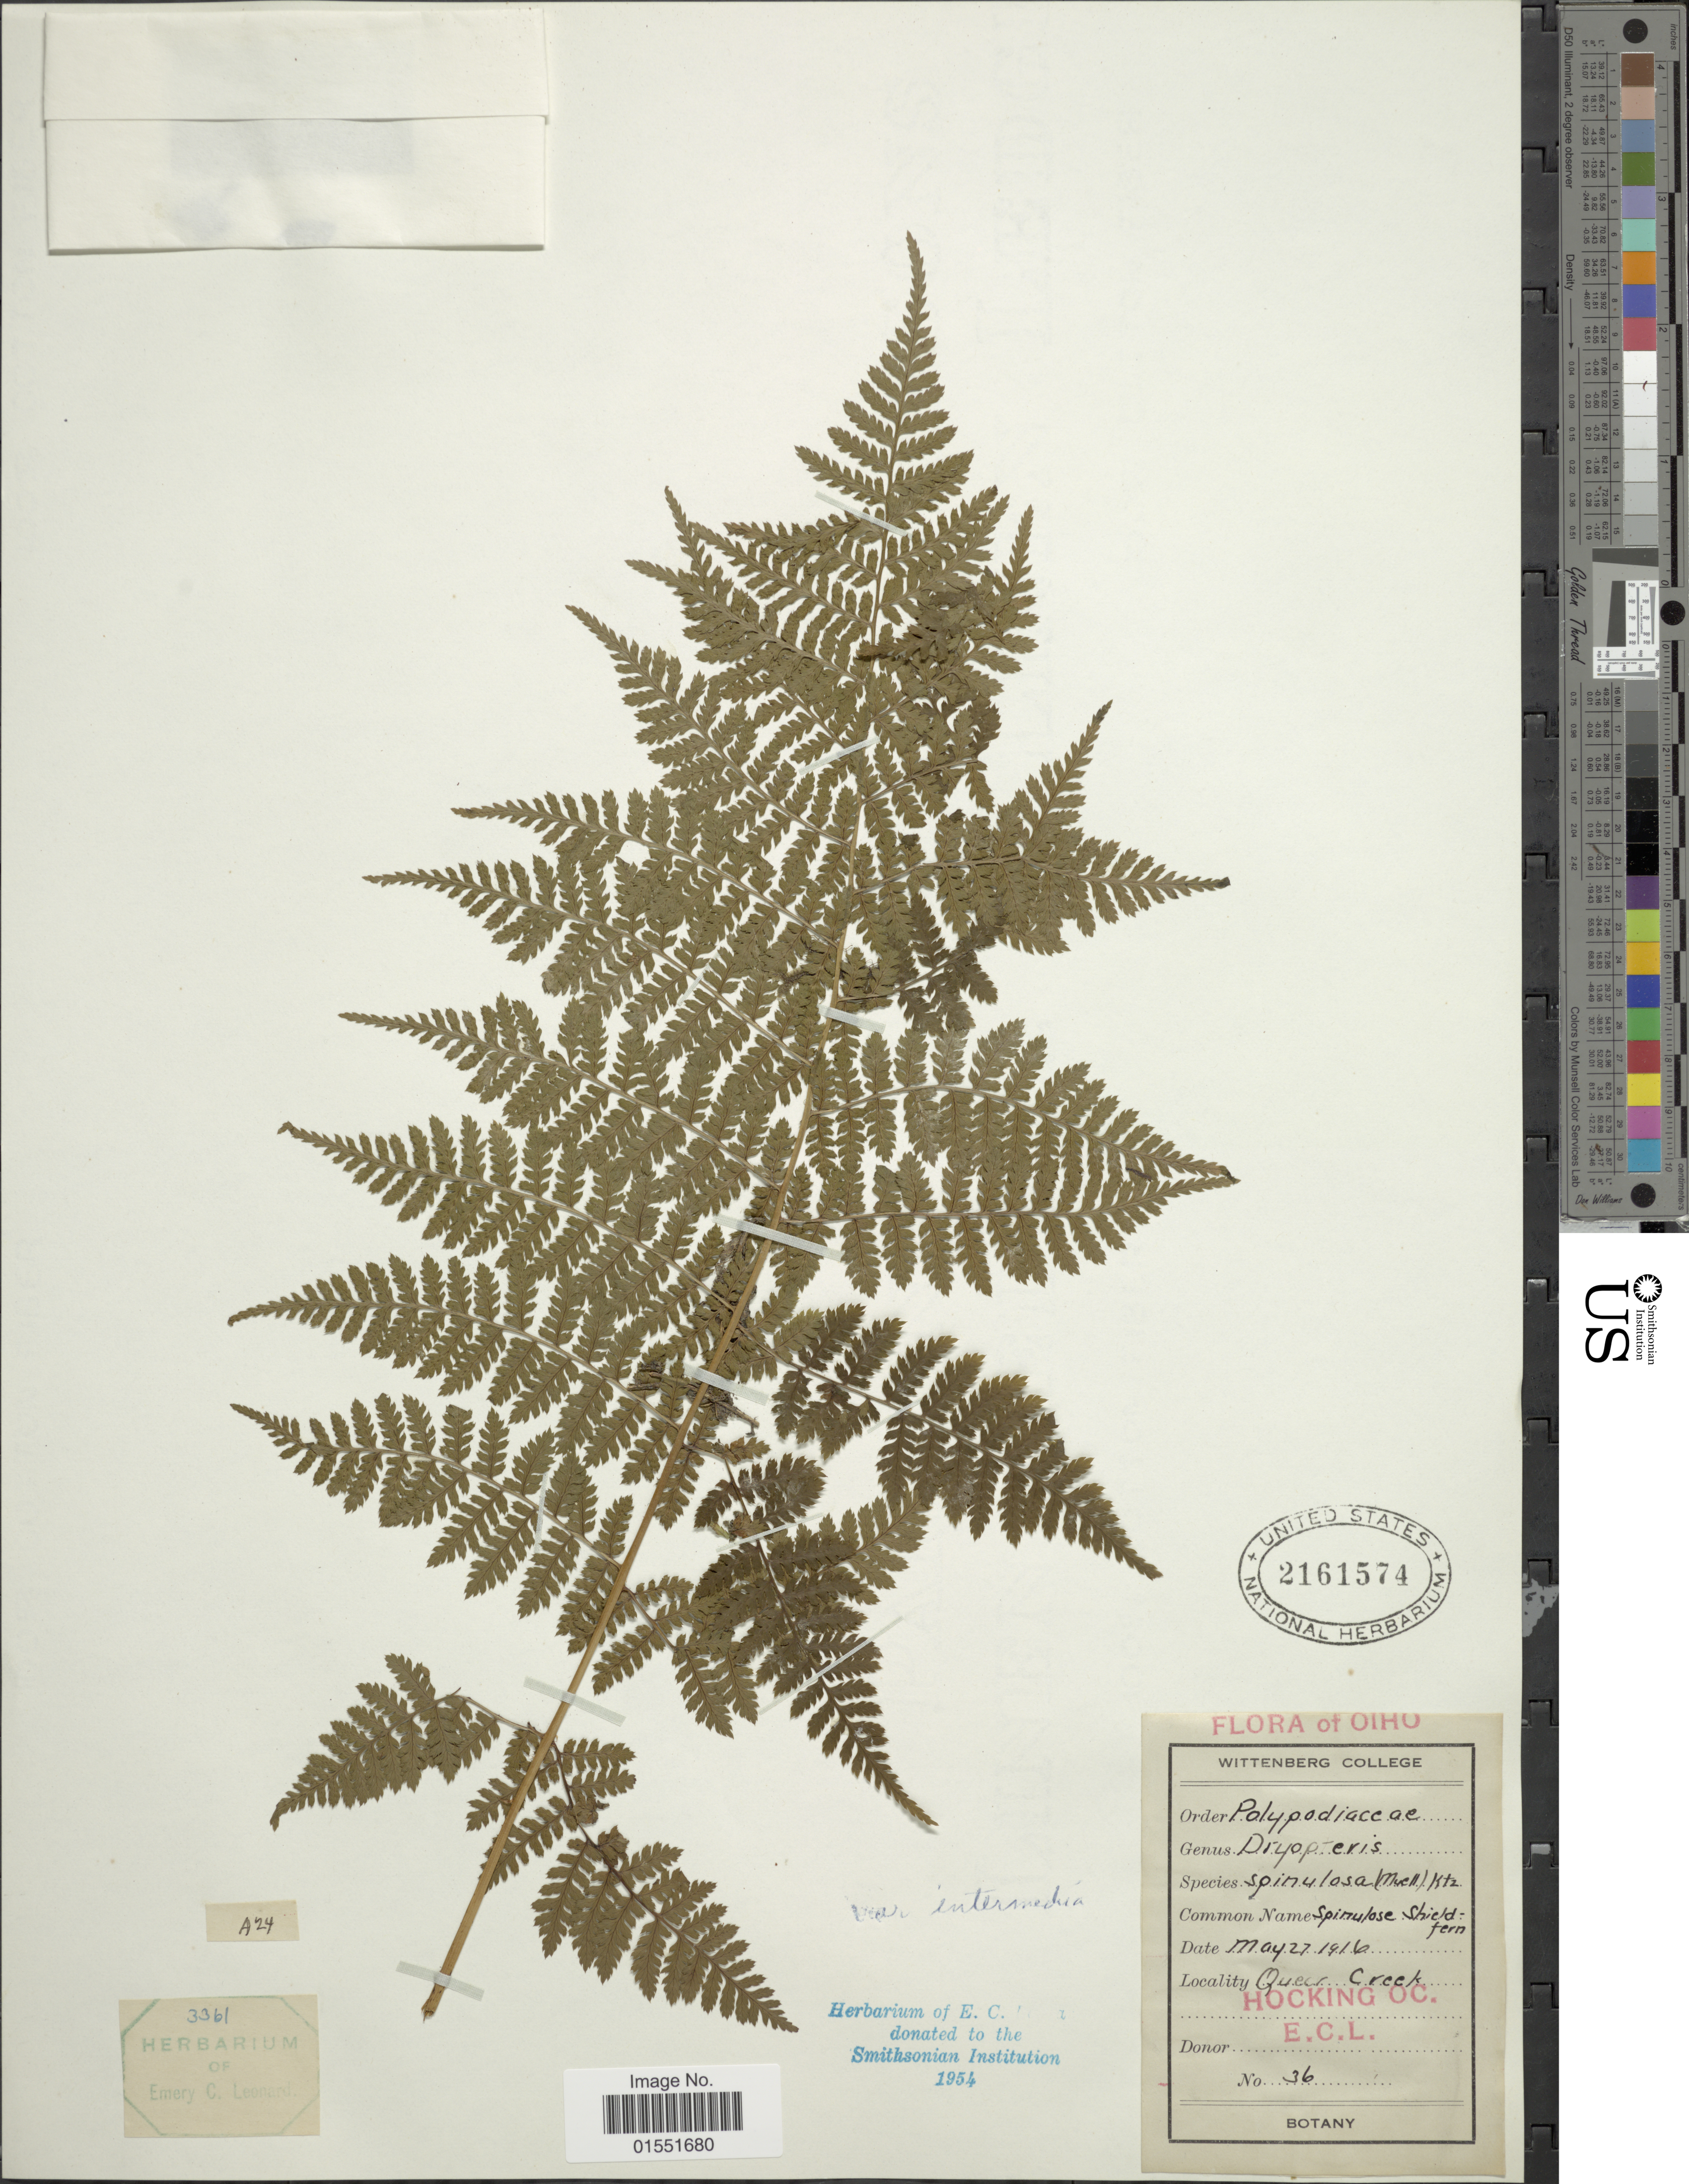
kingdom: Plantae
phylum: Tracheophyta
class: Polypodiopsida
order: Polypodiales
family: Dryopteridaceae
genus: Dryopteris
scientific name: Dryopteris intermedia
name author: (Muhl.) A. Gray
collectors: E. C. Leonard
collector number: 36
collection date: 1916-05-27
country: United States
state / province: Ohio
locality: Queer Creek. Hocking Oc.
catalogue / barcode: US 2161574